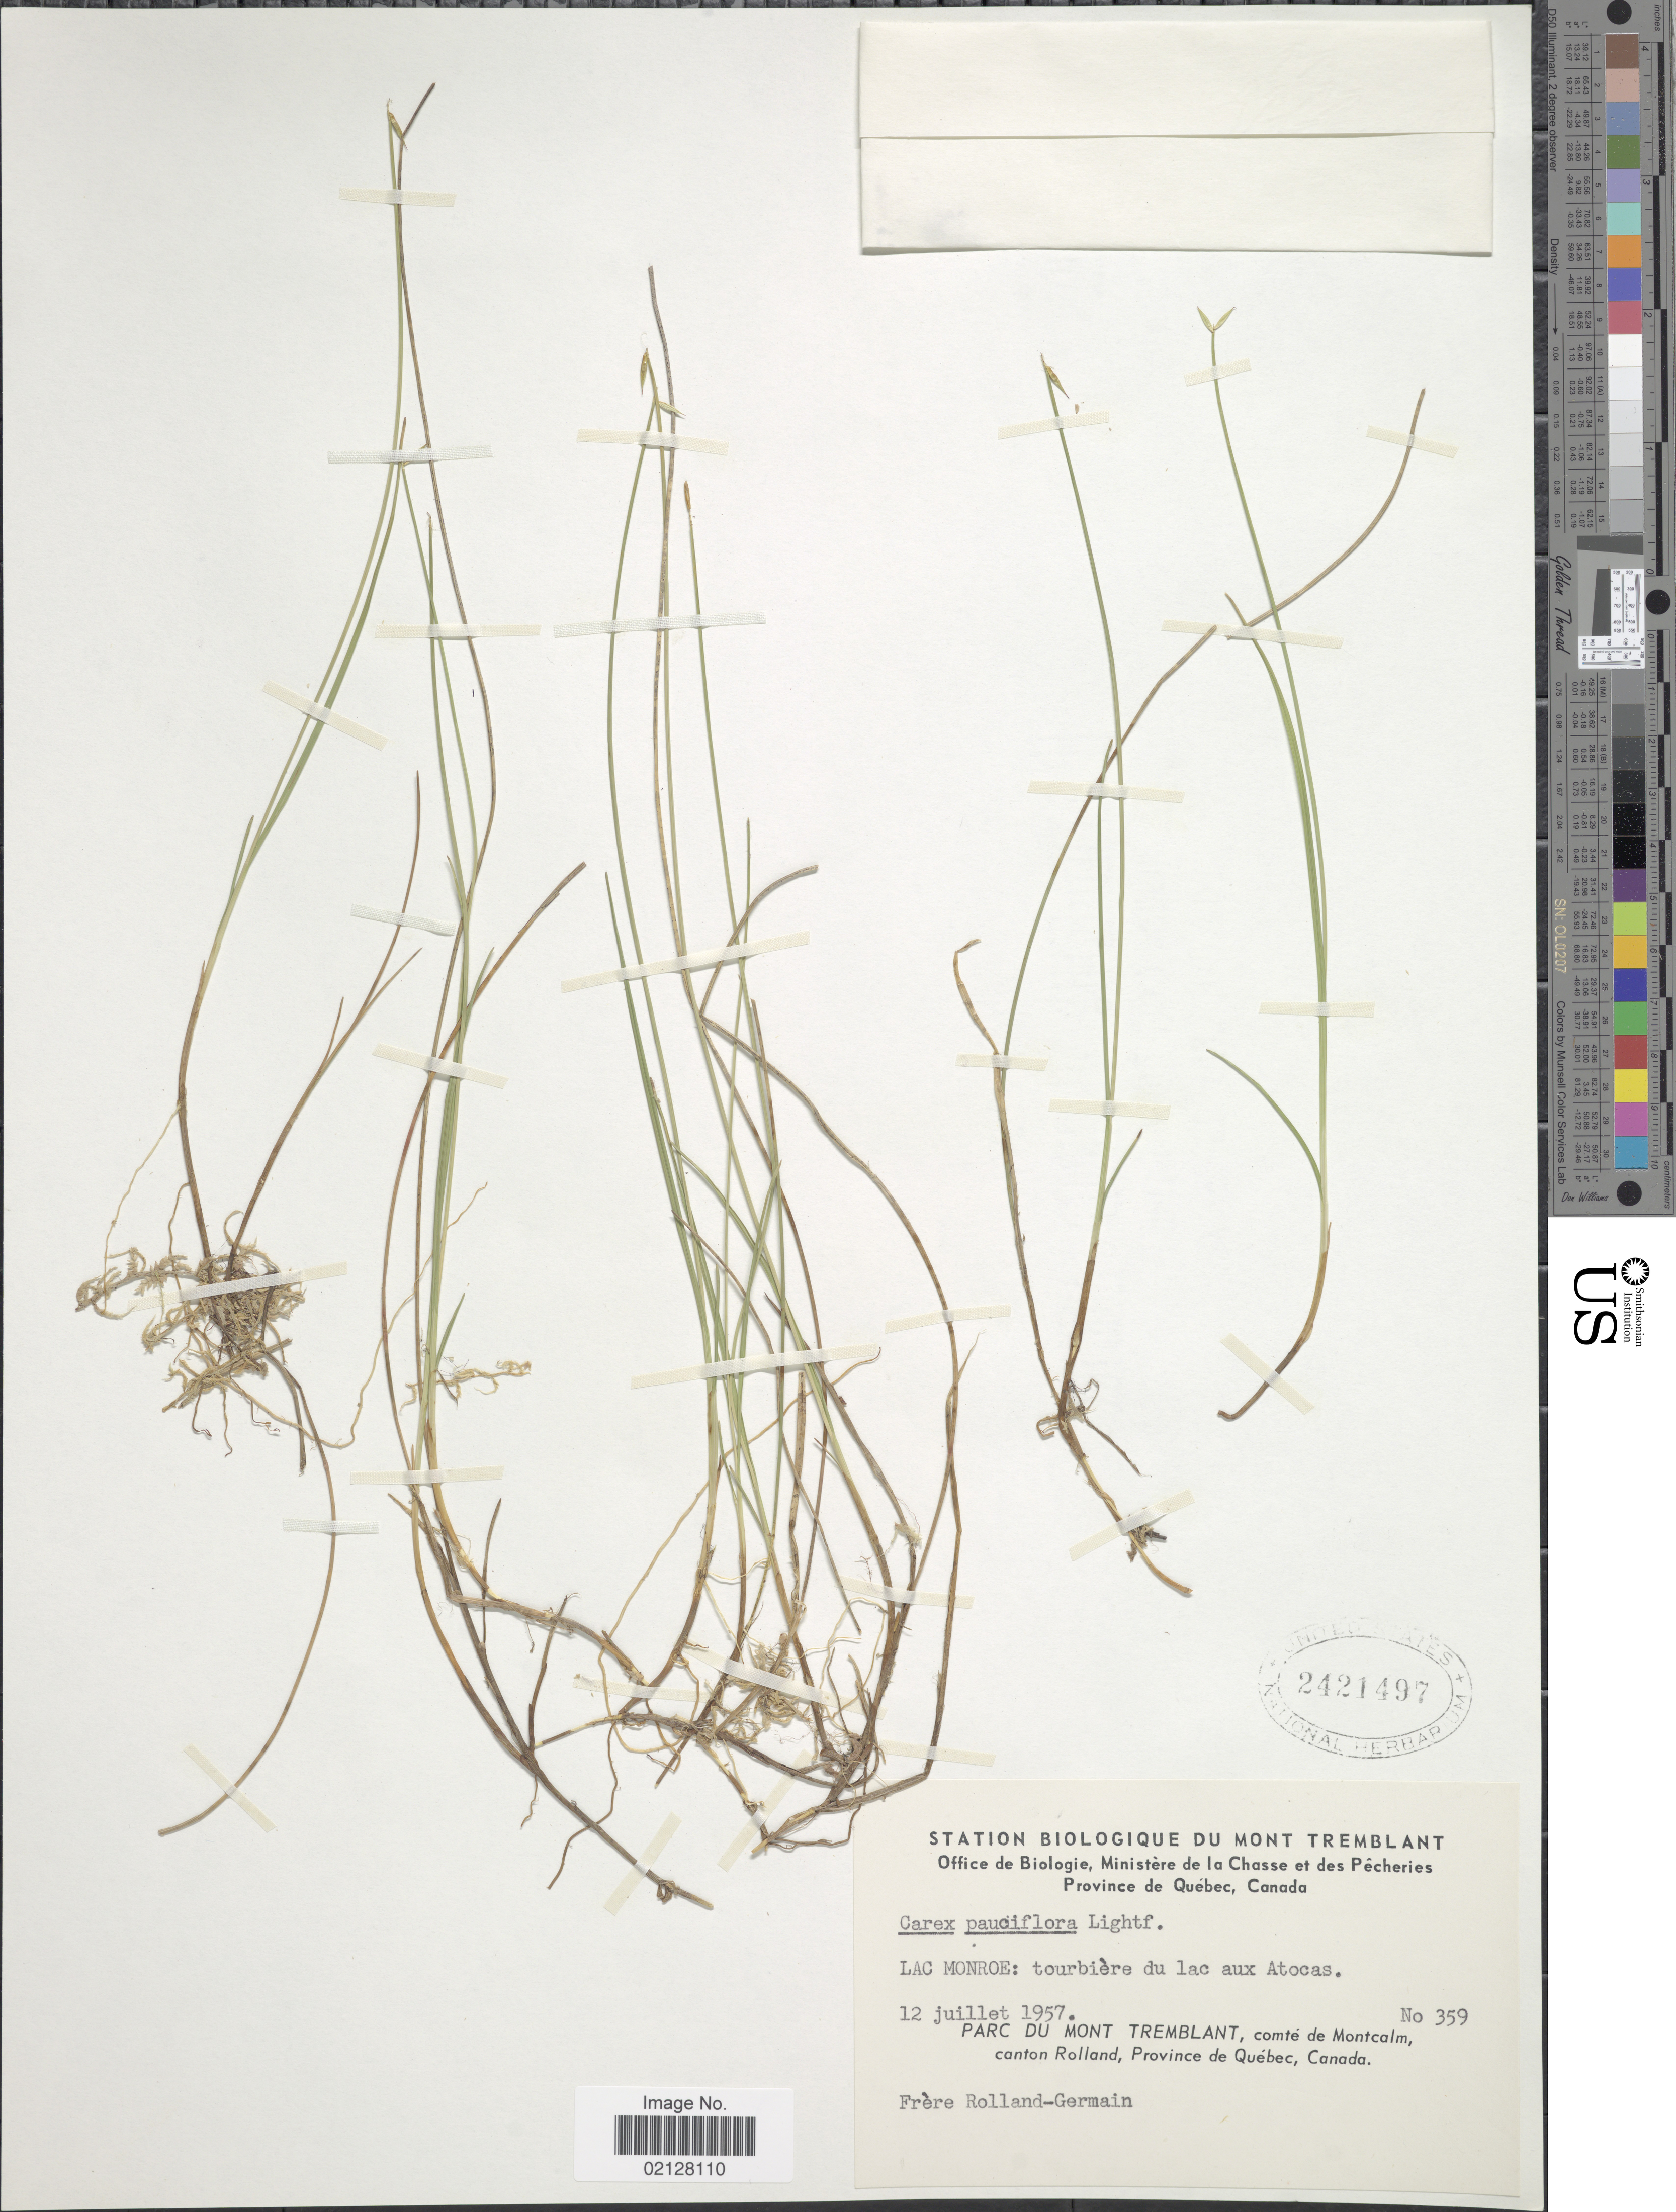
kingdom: Plantae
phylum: Tracheophyta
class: Liliopsida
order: Poales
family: Cyperaceae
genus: Carex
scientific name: Carex pauciflora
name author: Lightf.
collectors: Rolland-Germain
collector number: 359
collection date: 1956-07-12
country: Canada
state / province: Quebec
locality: Lac Monroe: tourbiere du lac aux Atocas. Parc du Mont Tremblant, comte de Montcalm, canton Rolland, Province de Quebec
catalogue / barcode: US 2421497